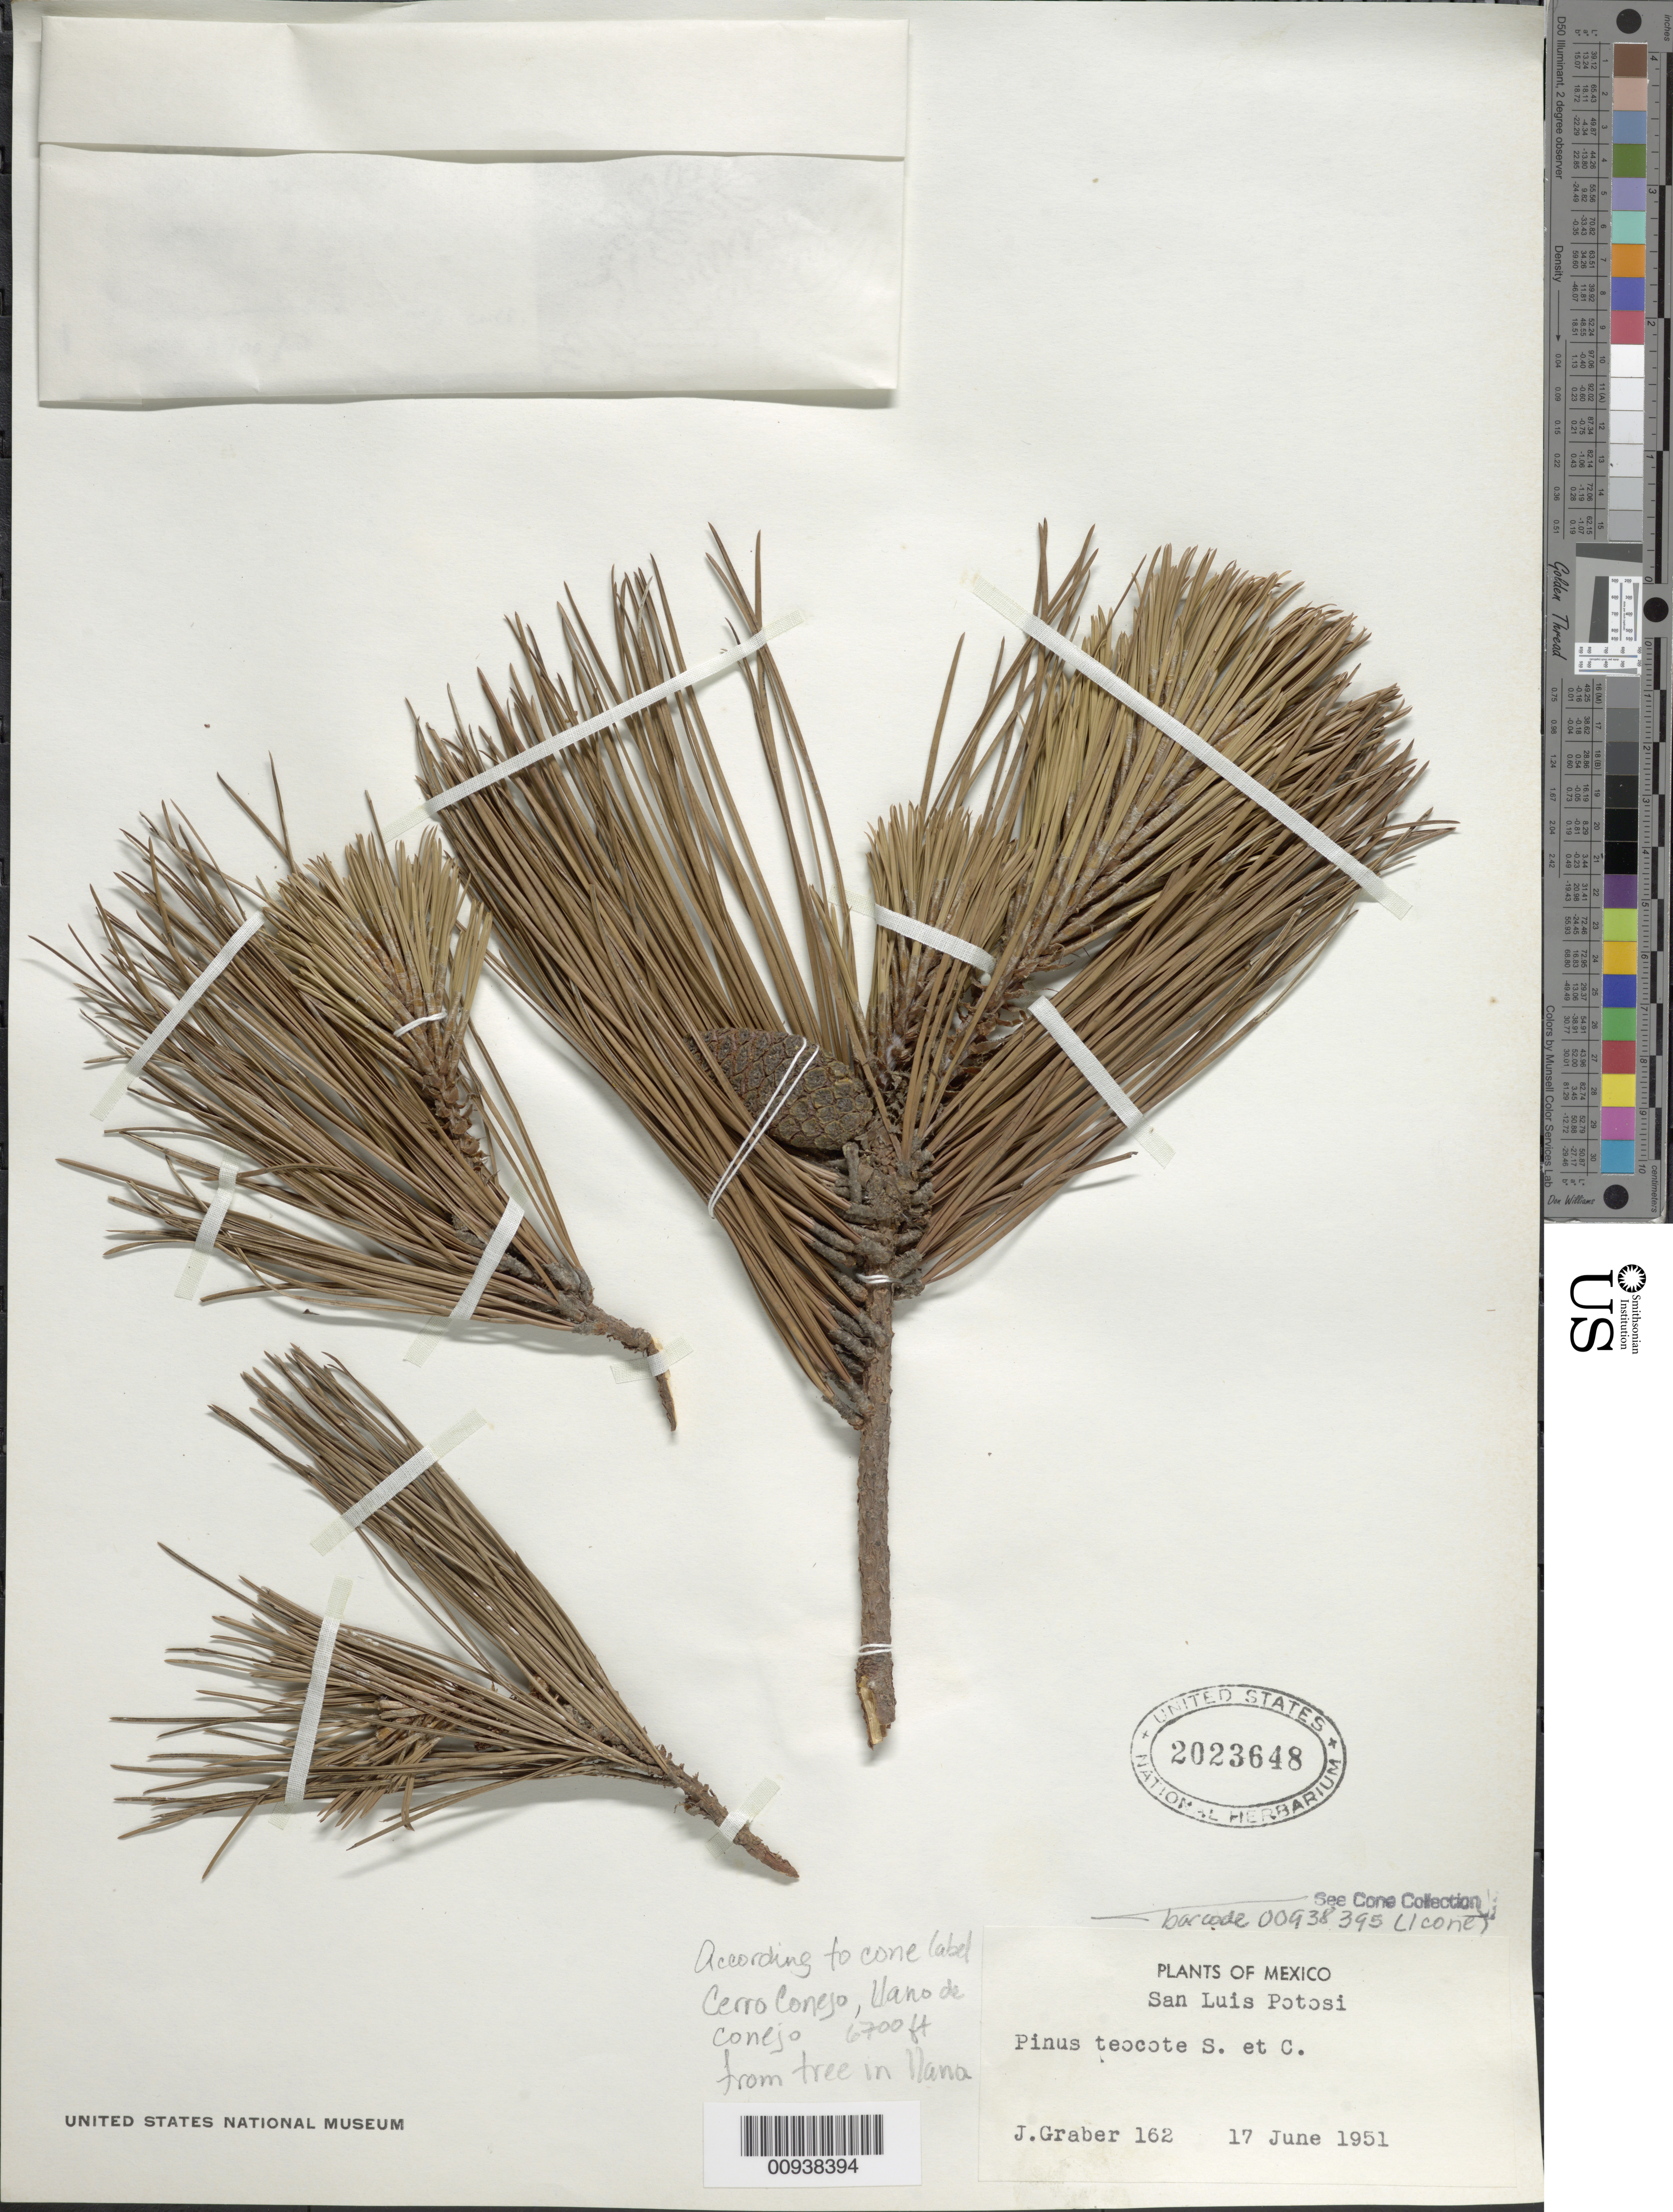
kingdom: Plantae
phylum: Tracheophyta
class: Pinopsida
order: Pinales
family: Pinaceae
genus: Pinus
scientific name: Pinus teocote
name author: Schltdl. & Cham.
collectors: J. Graber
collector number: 162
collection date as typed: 17 Jun 1951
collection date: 1951-06-17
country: Mexico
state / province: San Luis Potosí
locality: Cerro Conejo, Llano de Conejo.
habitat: Llano.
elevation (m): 2042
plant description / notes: Specimen with one female cone. See Cone Collection barcode 00938395 (1 cone).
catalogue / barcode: US 2023648